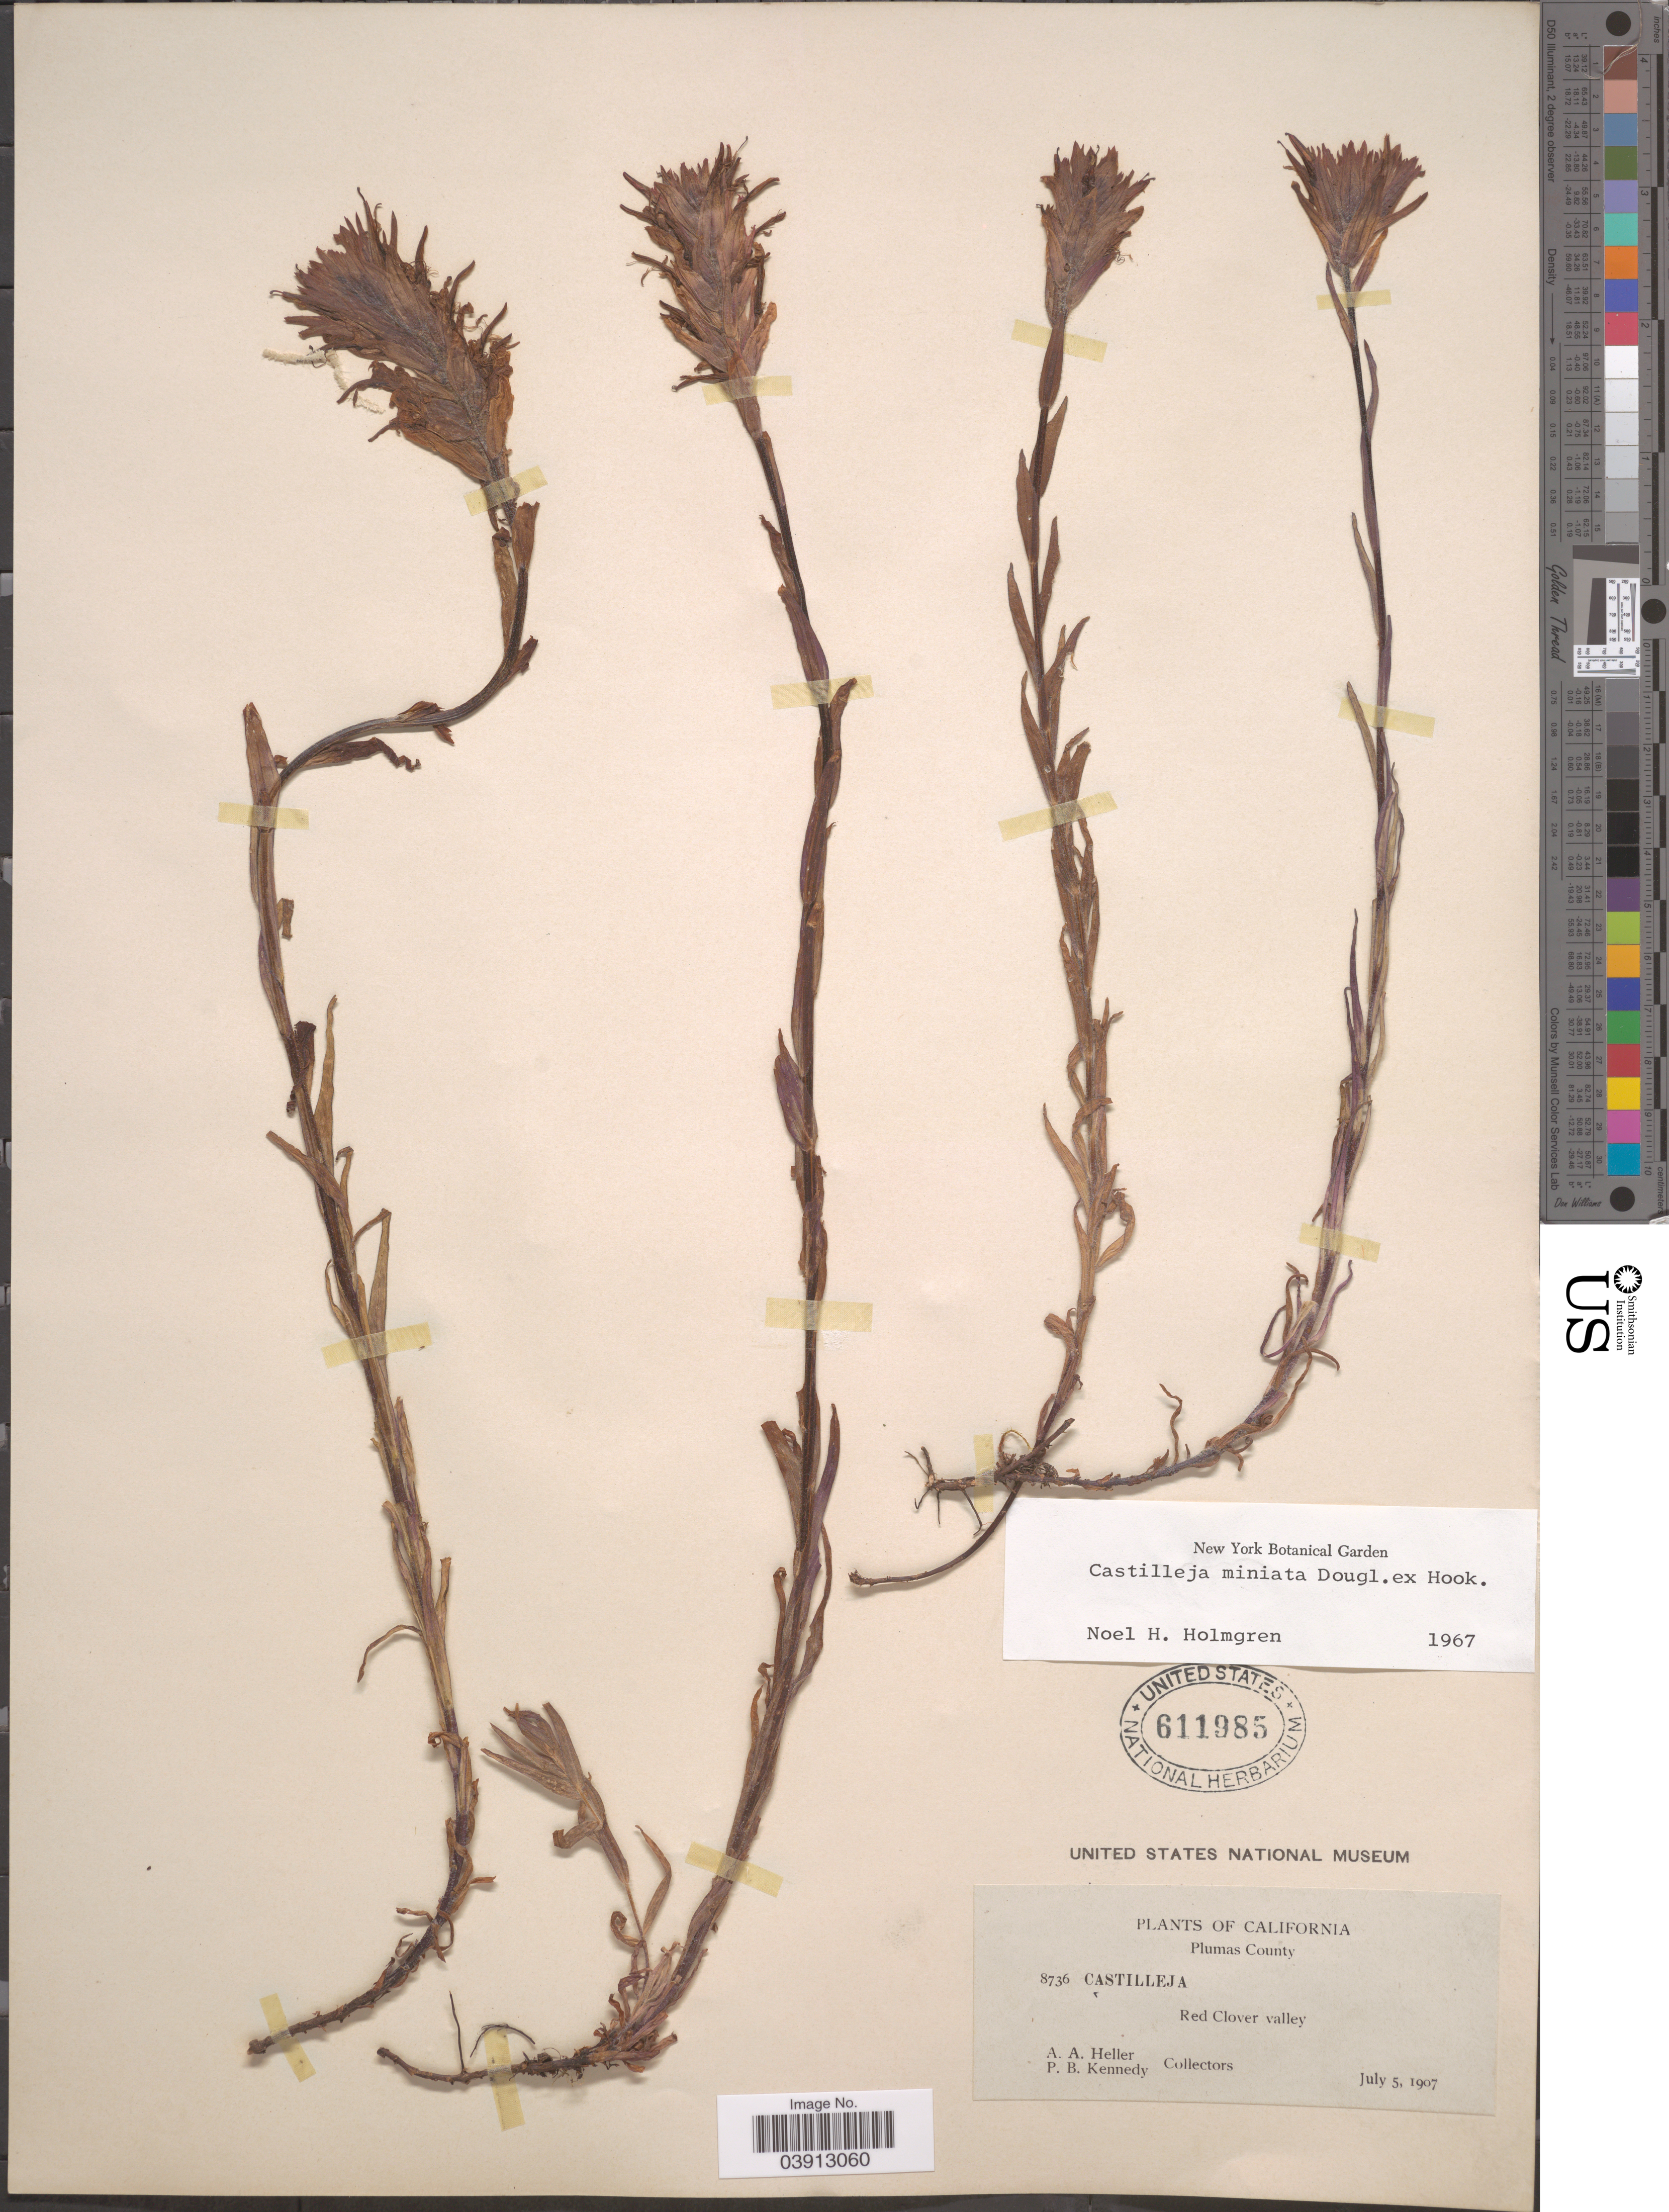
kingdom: Plantae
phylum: Tracheophyta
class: Magnoliopsida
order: Lamiales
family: Orobanchaceae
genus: Castilleja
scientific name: Castilleja miniata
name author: Douglas ex Hook.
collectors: A. A. Heller & P. B. Kennedy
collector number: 8736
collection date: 1907-07-05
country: United States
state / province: California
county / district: Plumas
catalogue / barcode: US 611985